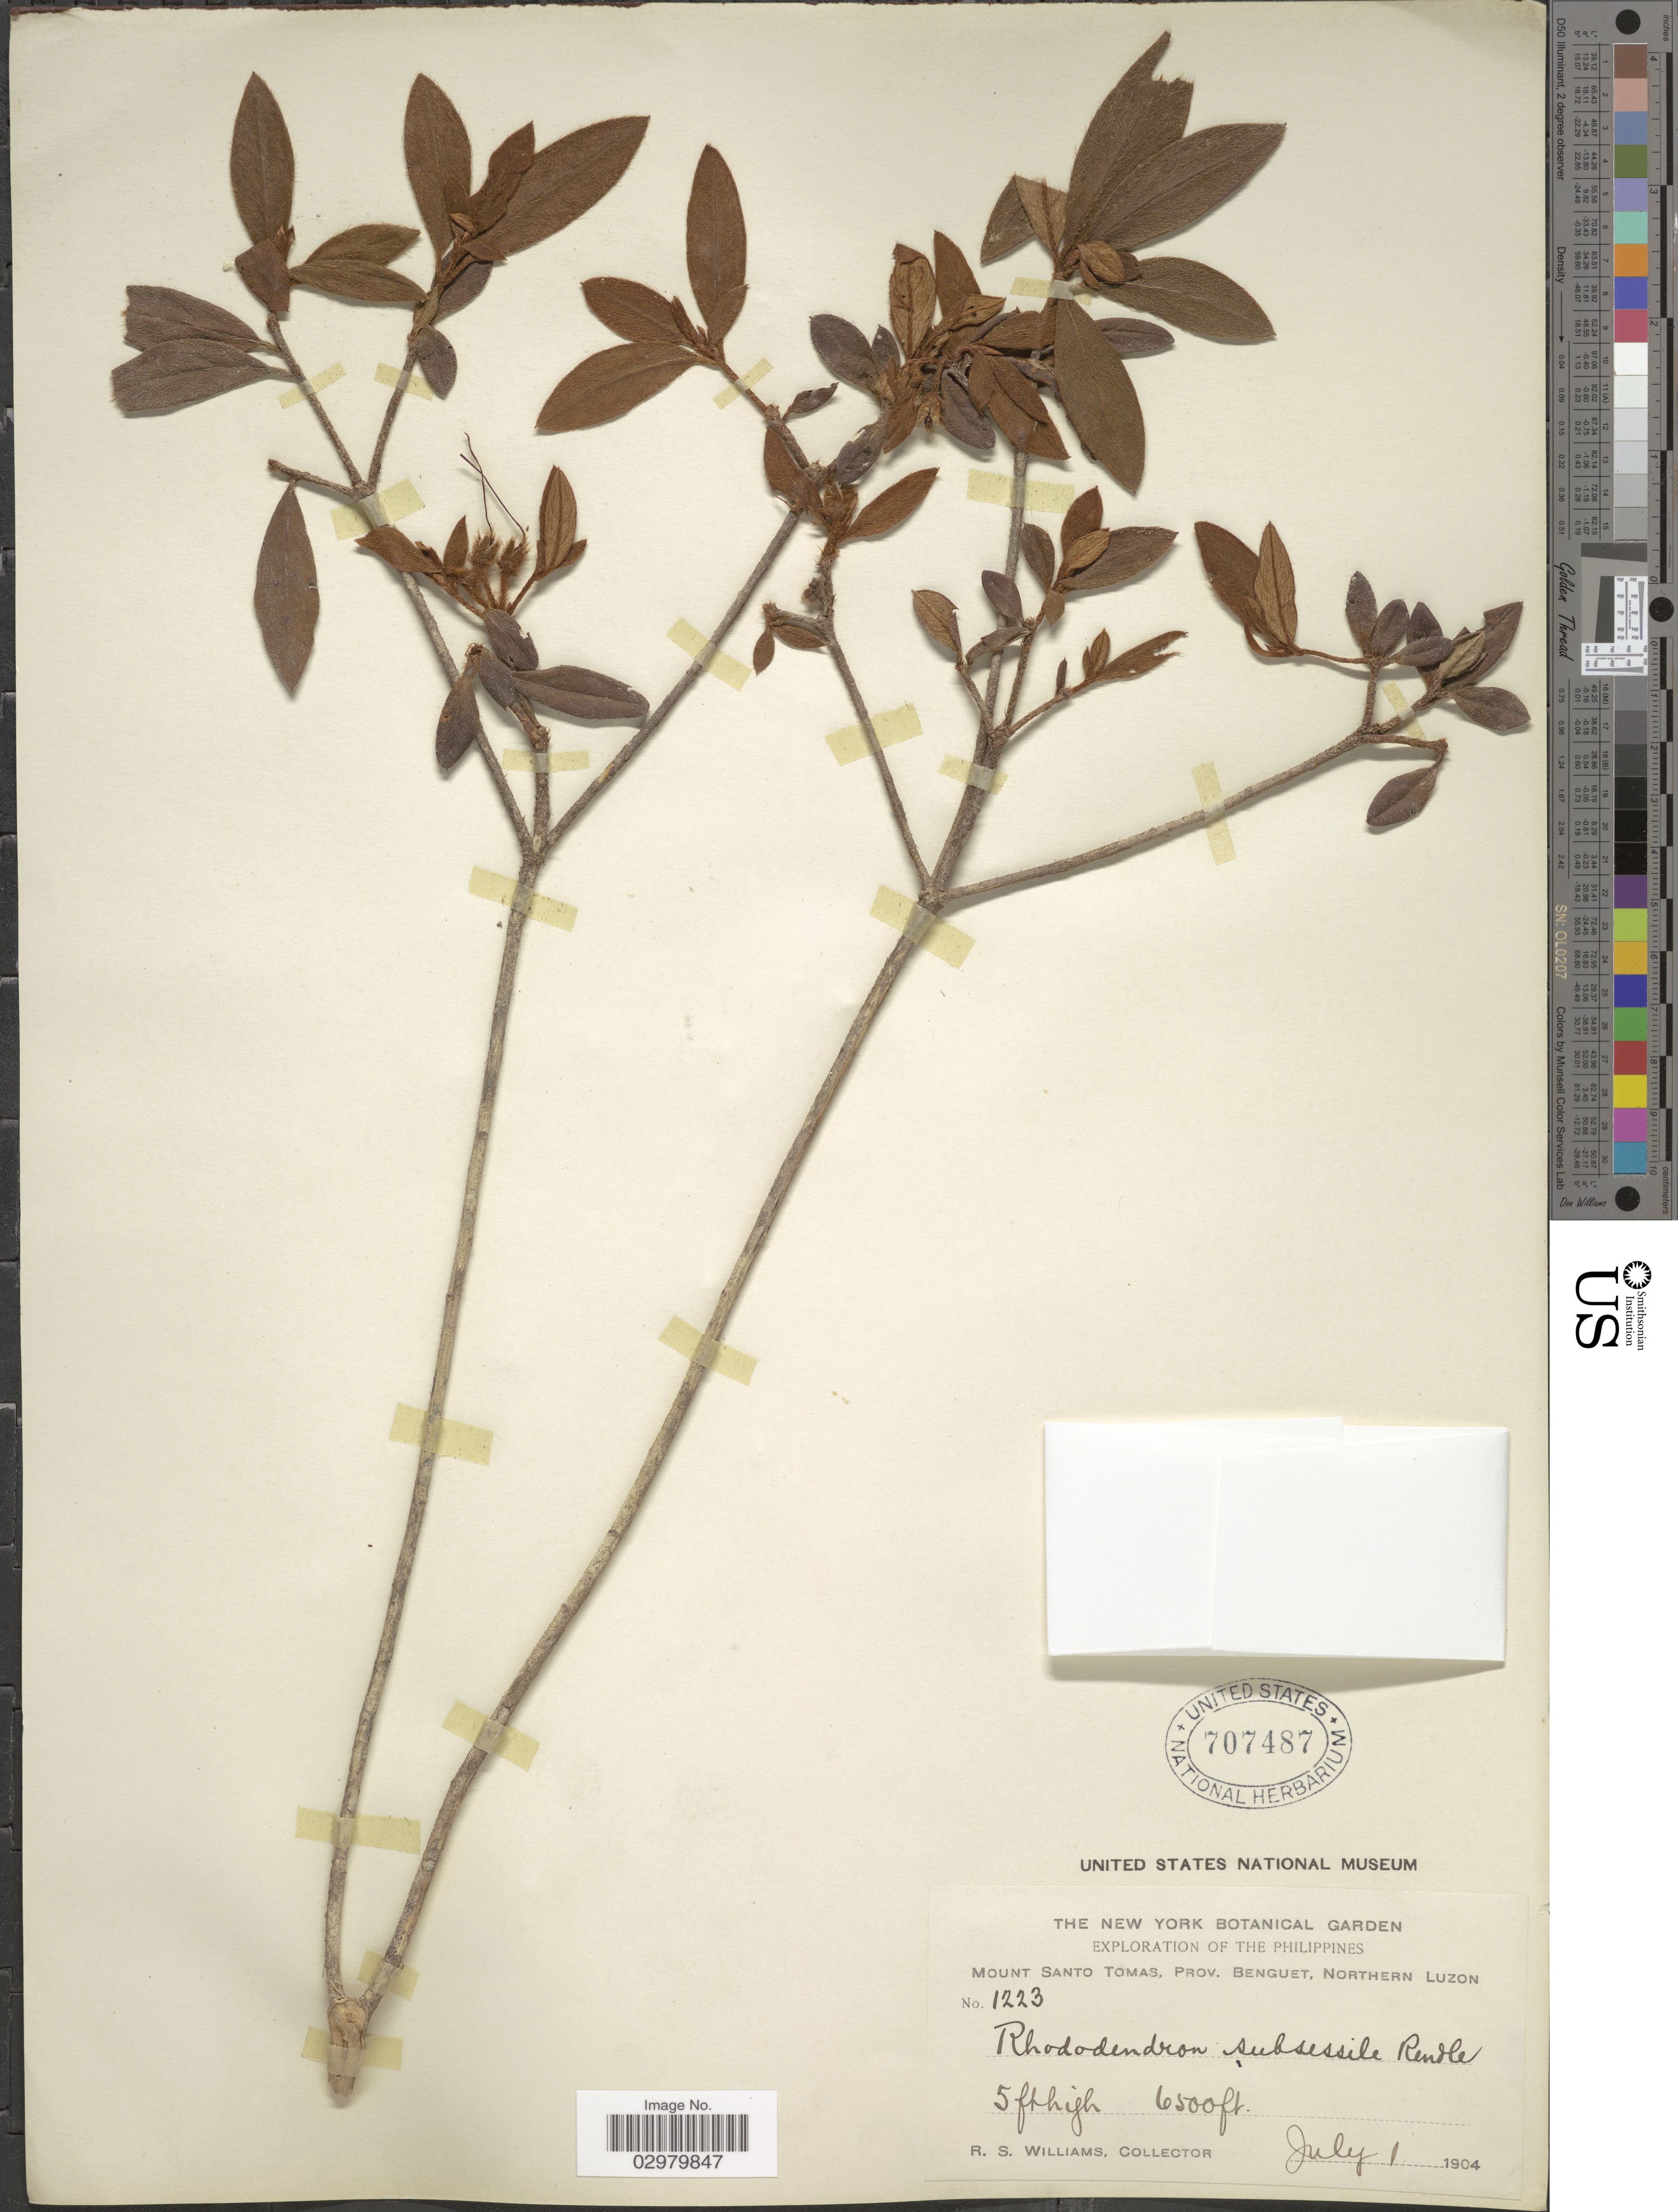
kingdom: Plantae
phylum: Tracheophyta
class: Magnoliopsida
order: Ericales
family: Ericaceae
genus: Rhododendron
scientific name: Rhododendron subsessile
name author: Rendle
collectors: R. S. Williams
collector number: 1223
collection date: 1904-07-01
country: Philippines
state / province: Cordillera (Administrative Region)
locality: Mount Santo Tomas, Prov. Benguet, Northern Luzon.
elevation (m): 1981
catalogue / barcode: US 707487